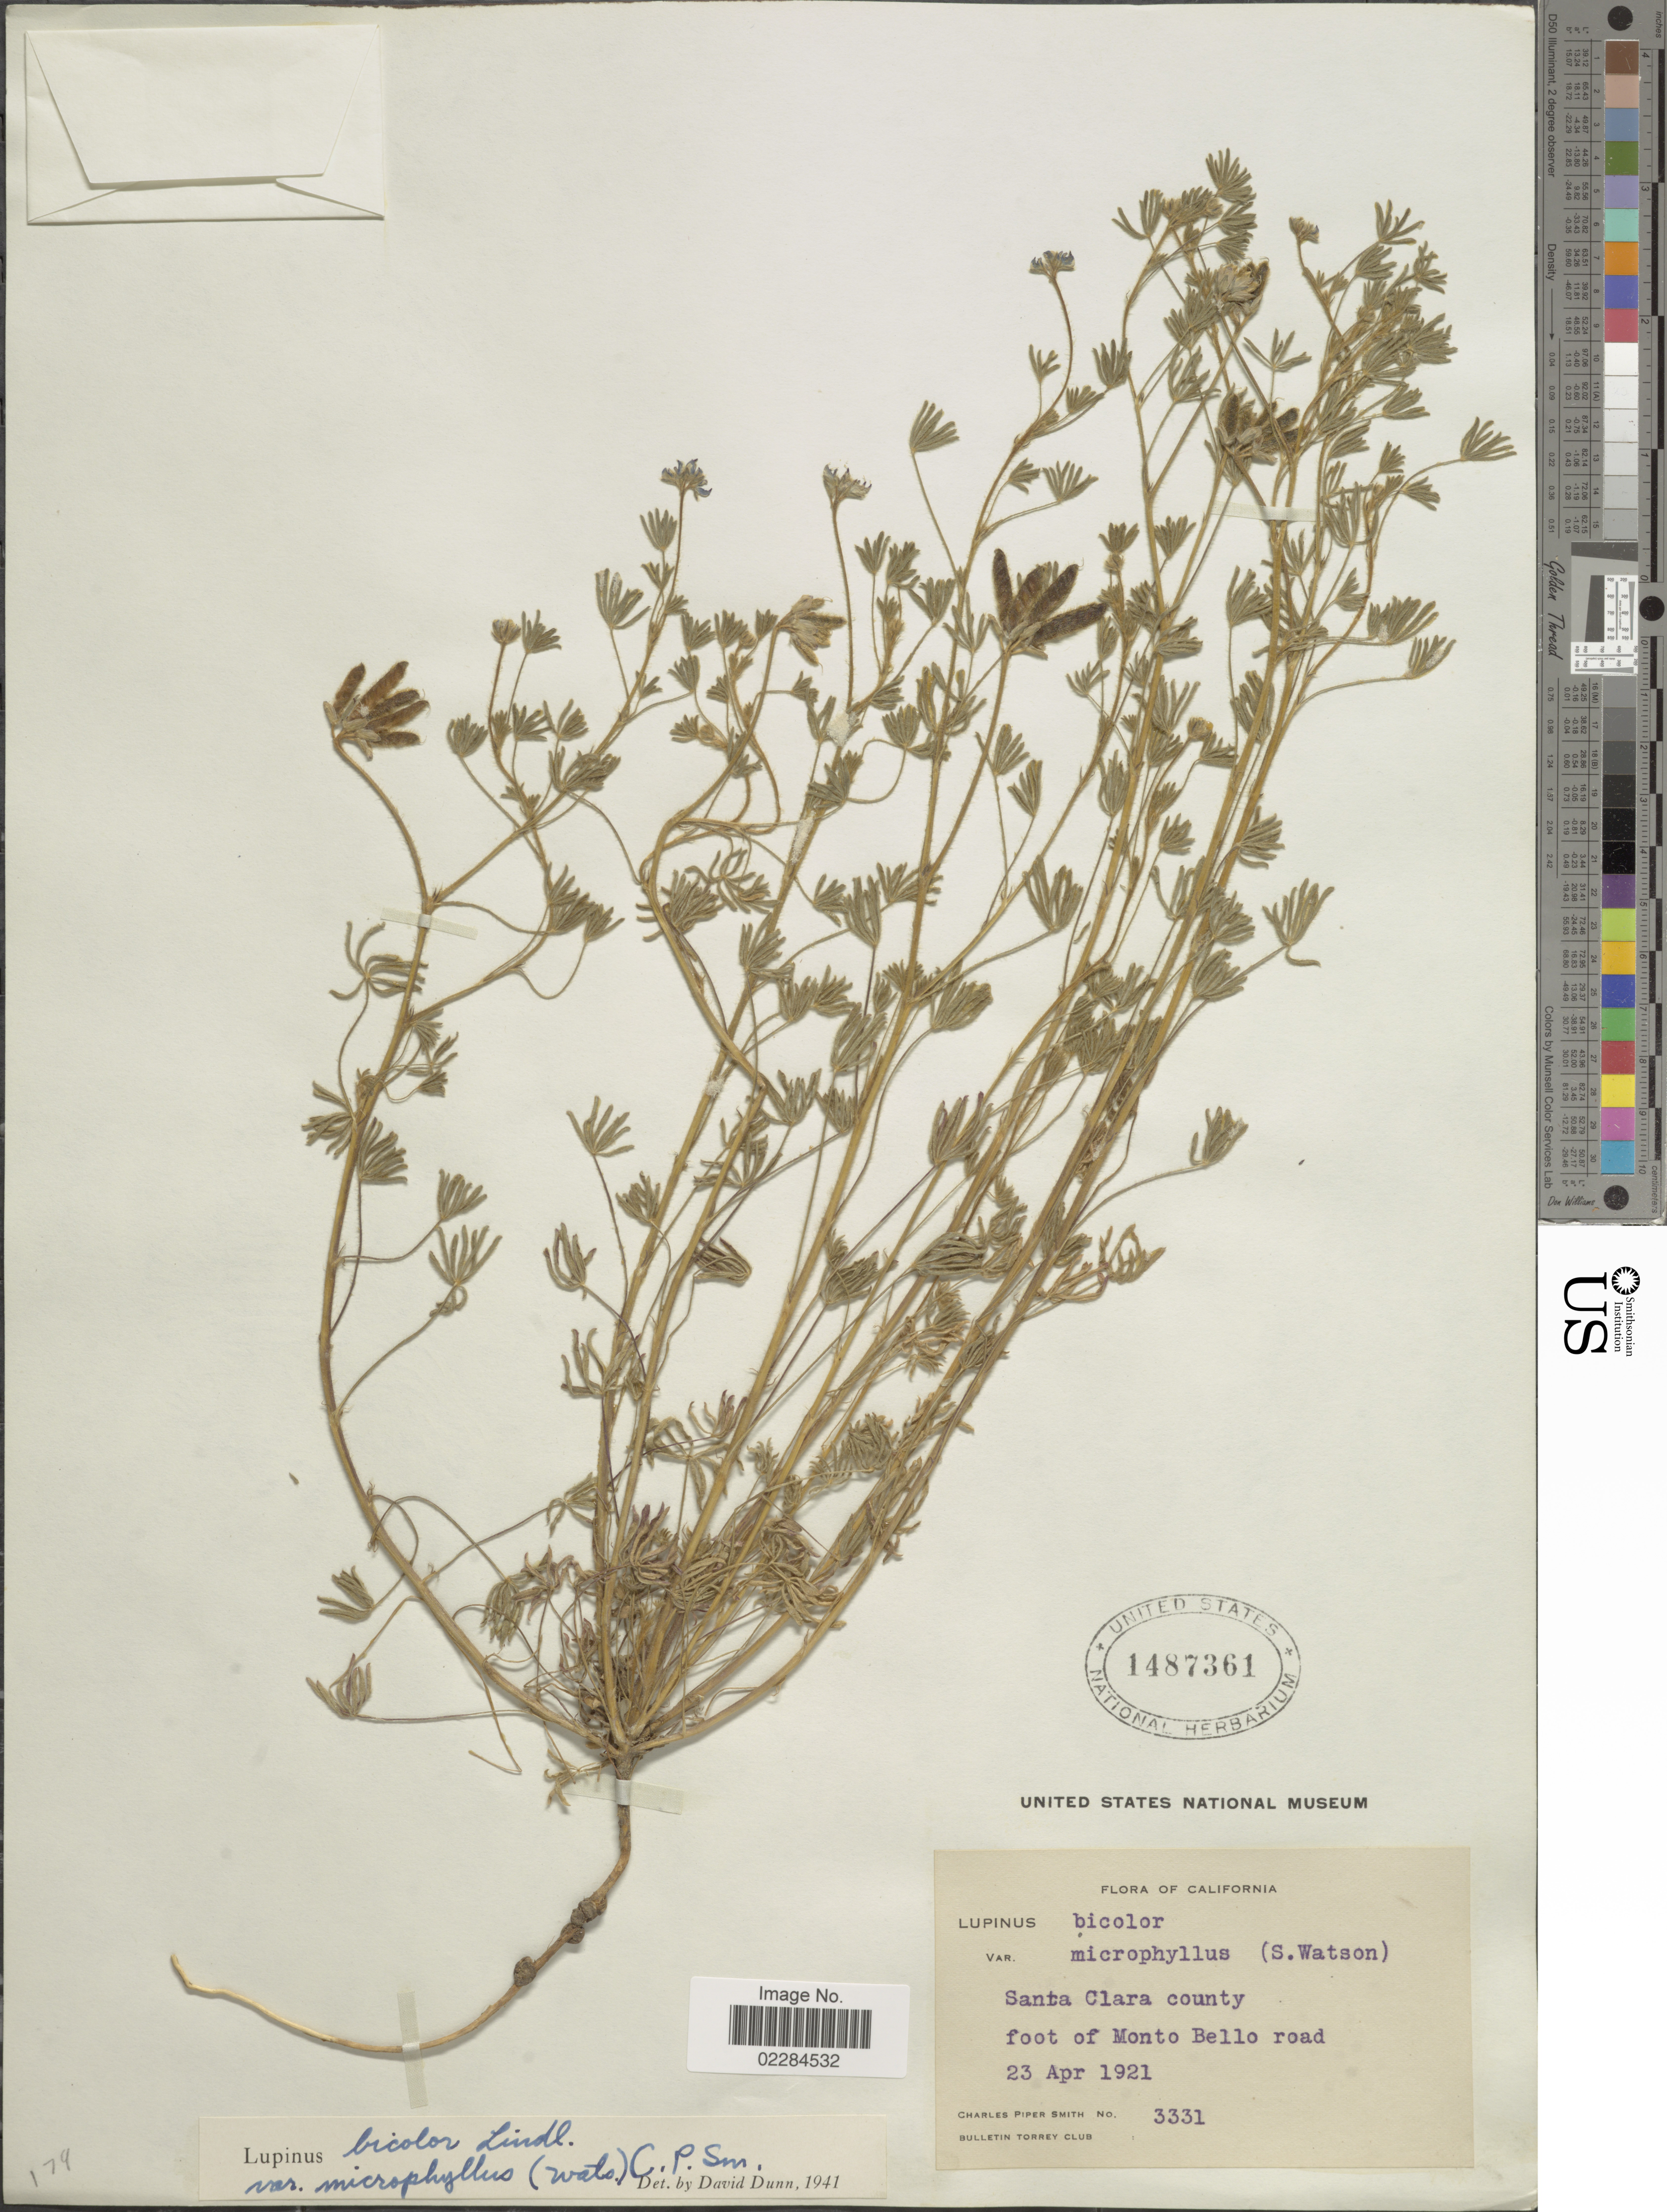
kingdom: Plantae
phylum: Tracheophyta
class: Magnoliopsida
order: Fabales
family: Fabaceae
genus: Lupinus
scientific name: Lupinus bicolor var. microphyllus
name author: Lindl.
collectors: C. P. Smith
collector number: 3331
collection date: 1921-04-23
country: United States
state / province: California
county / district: Santa Clara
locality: Santa Clara county, foot of Monto Bello road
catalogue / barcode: US 1487361